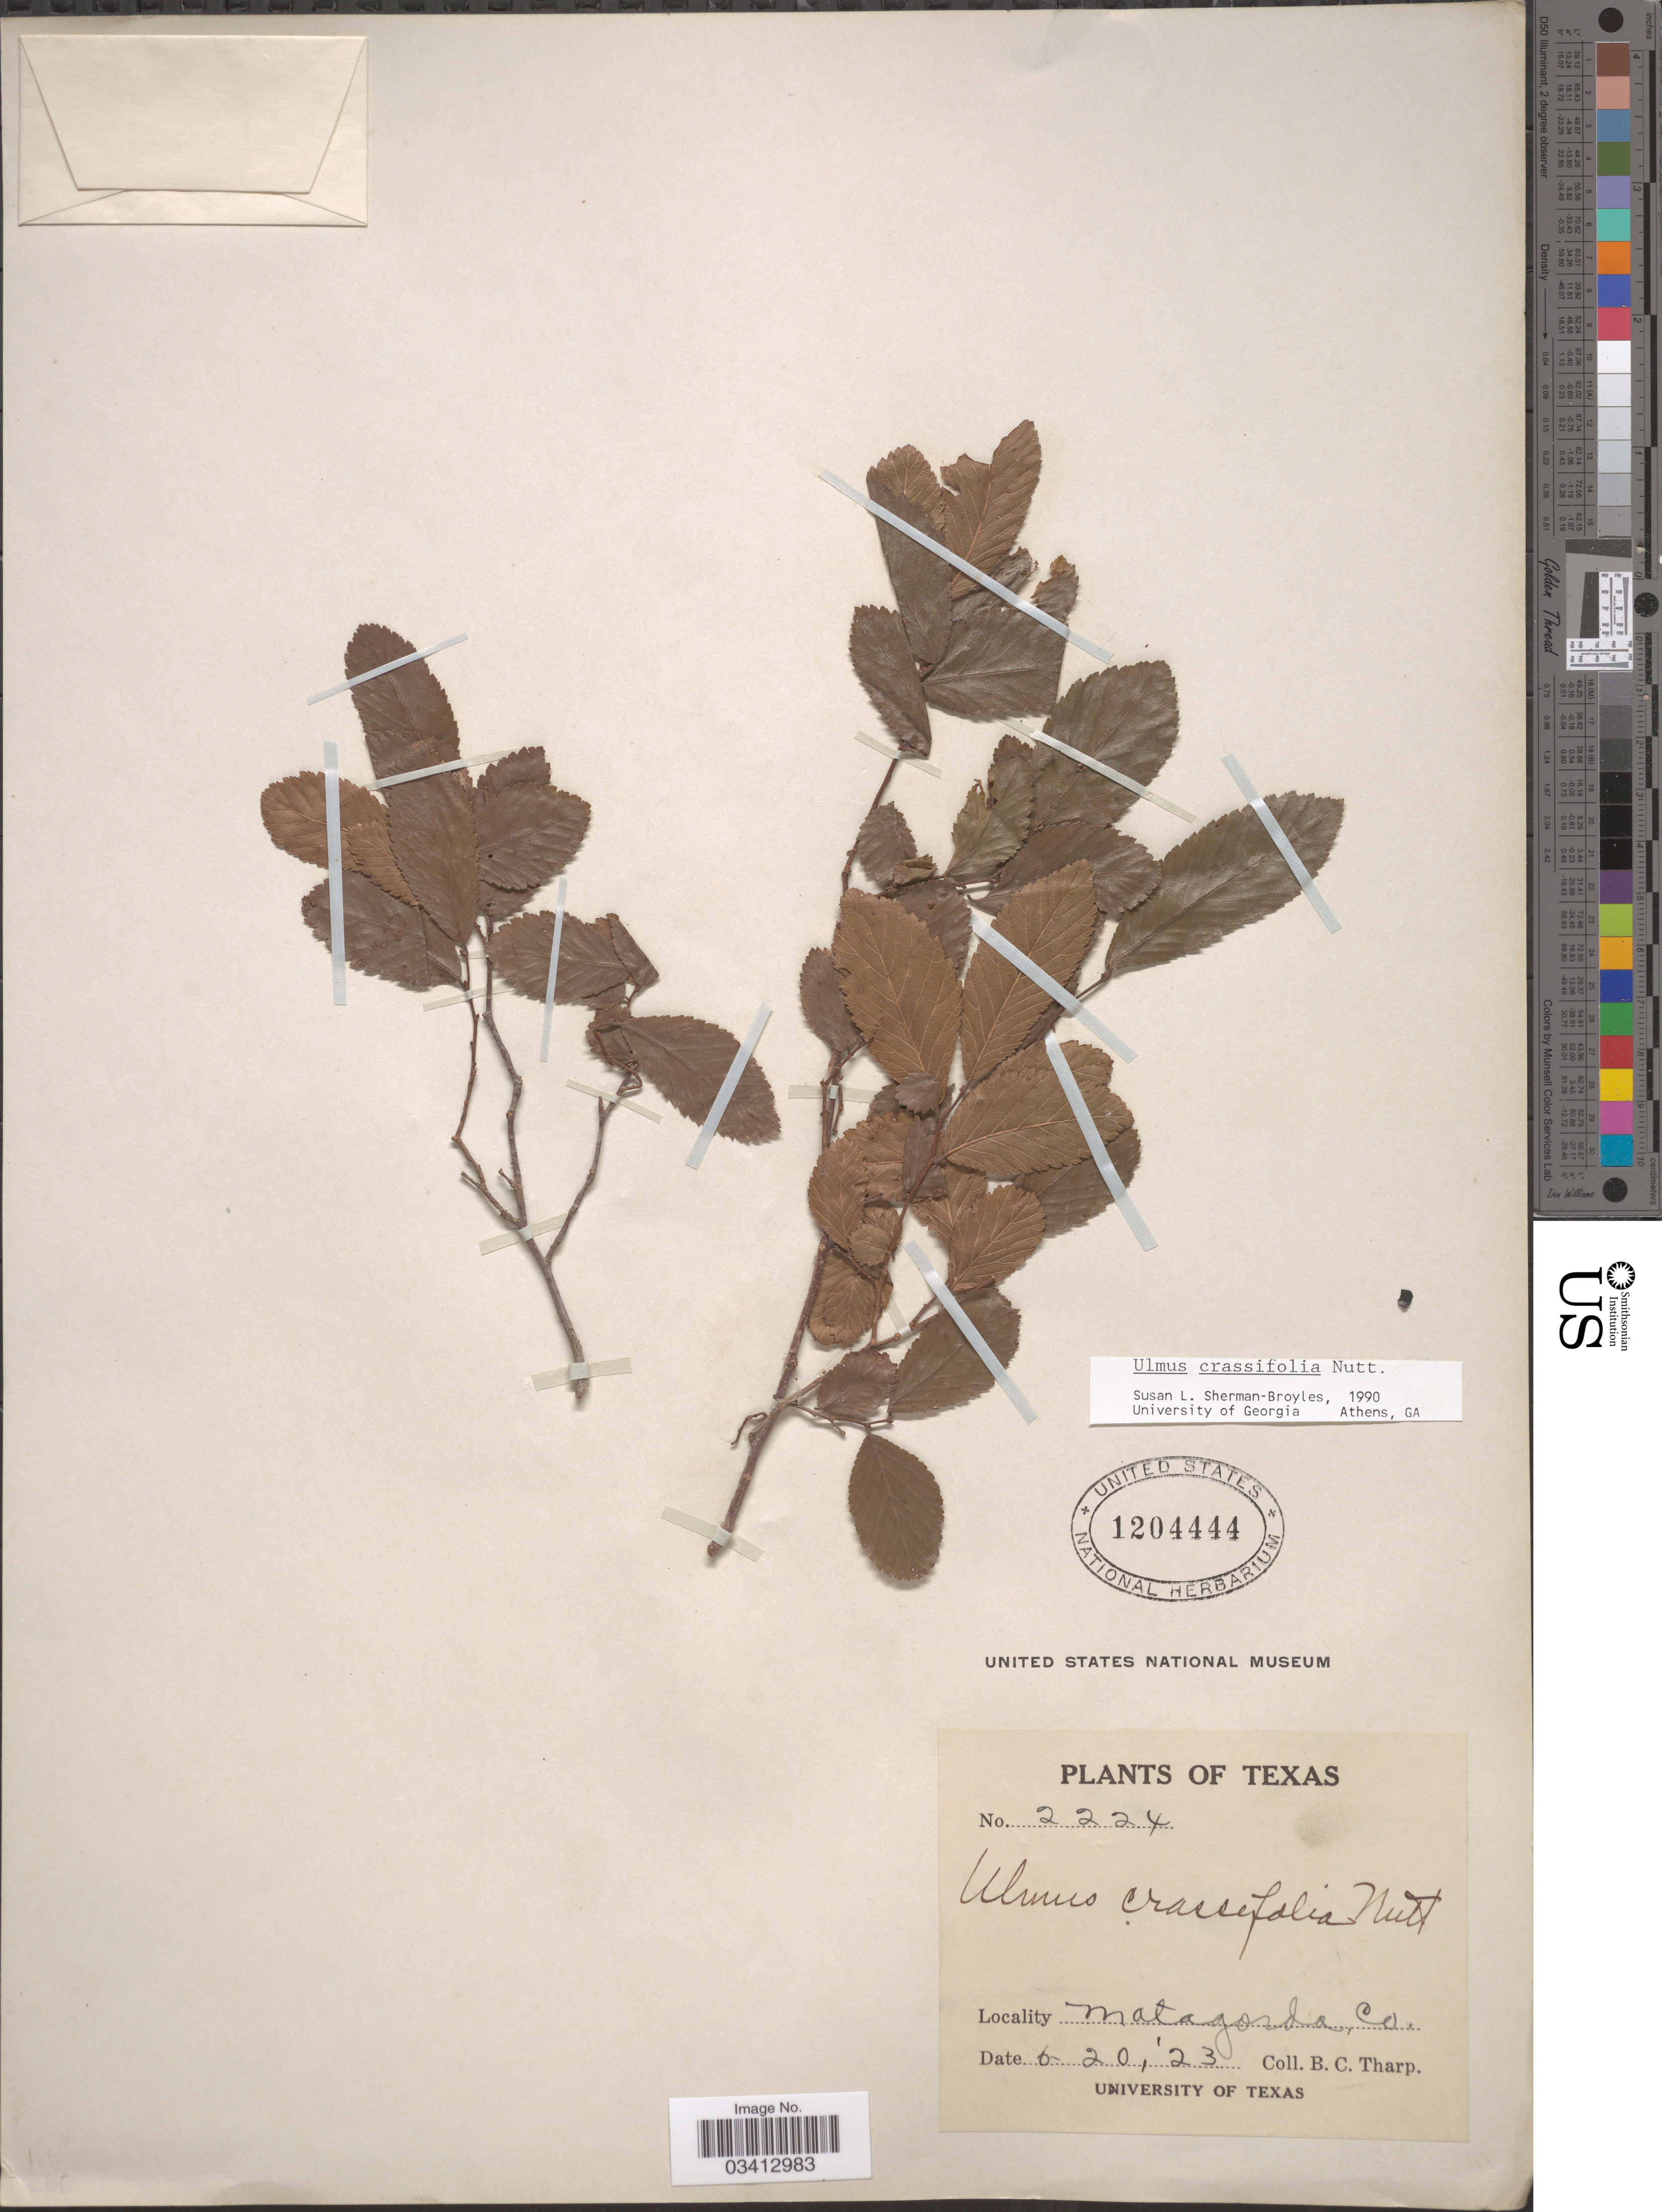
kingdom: Plantae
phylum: Tracheophyta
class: Magnoliopsida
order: Rosales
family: Ulmaceae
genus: Ulmus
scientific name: Ulmus crassifolia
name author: Nutt.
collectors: B. C. Tharp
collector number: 2224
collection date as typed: Transcribed d/m/y: 20/6/23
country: United States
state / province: Texas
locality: Matagorda Co.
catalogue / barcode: US 1204444